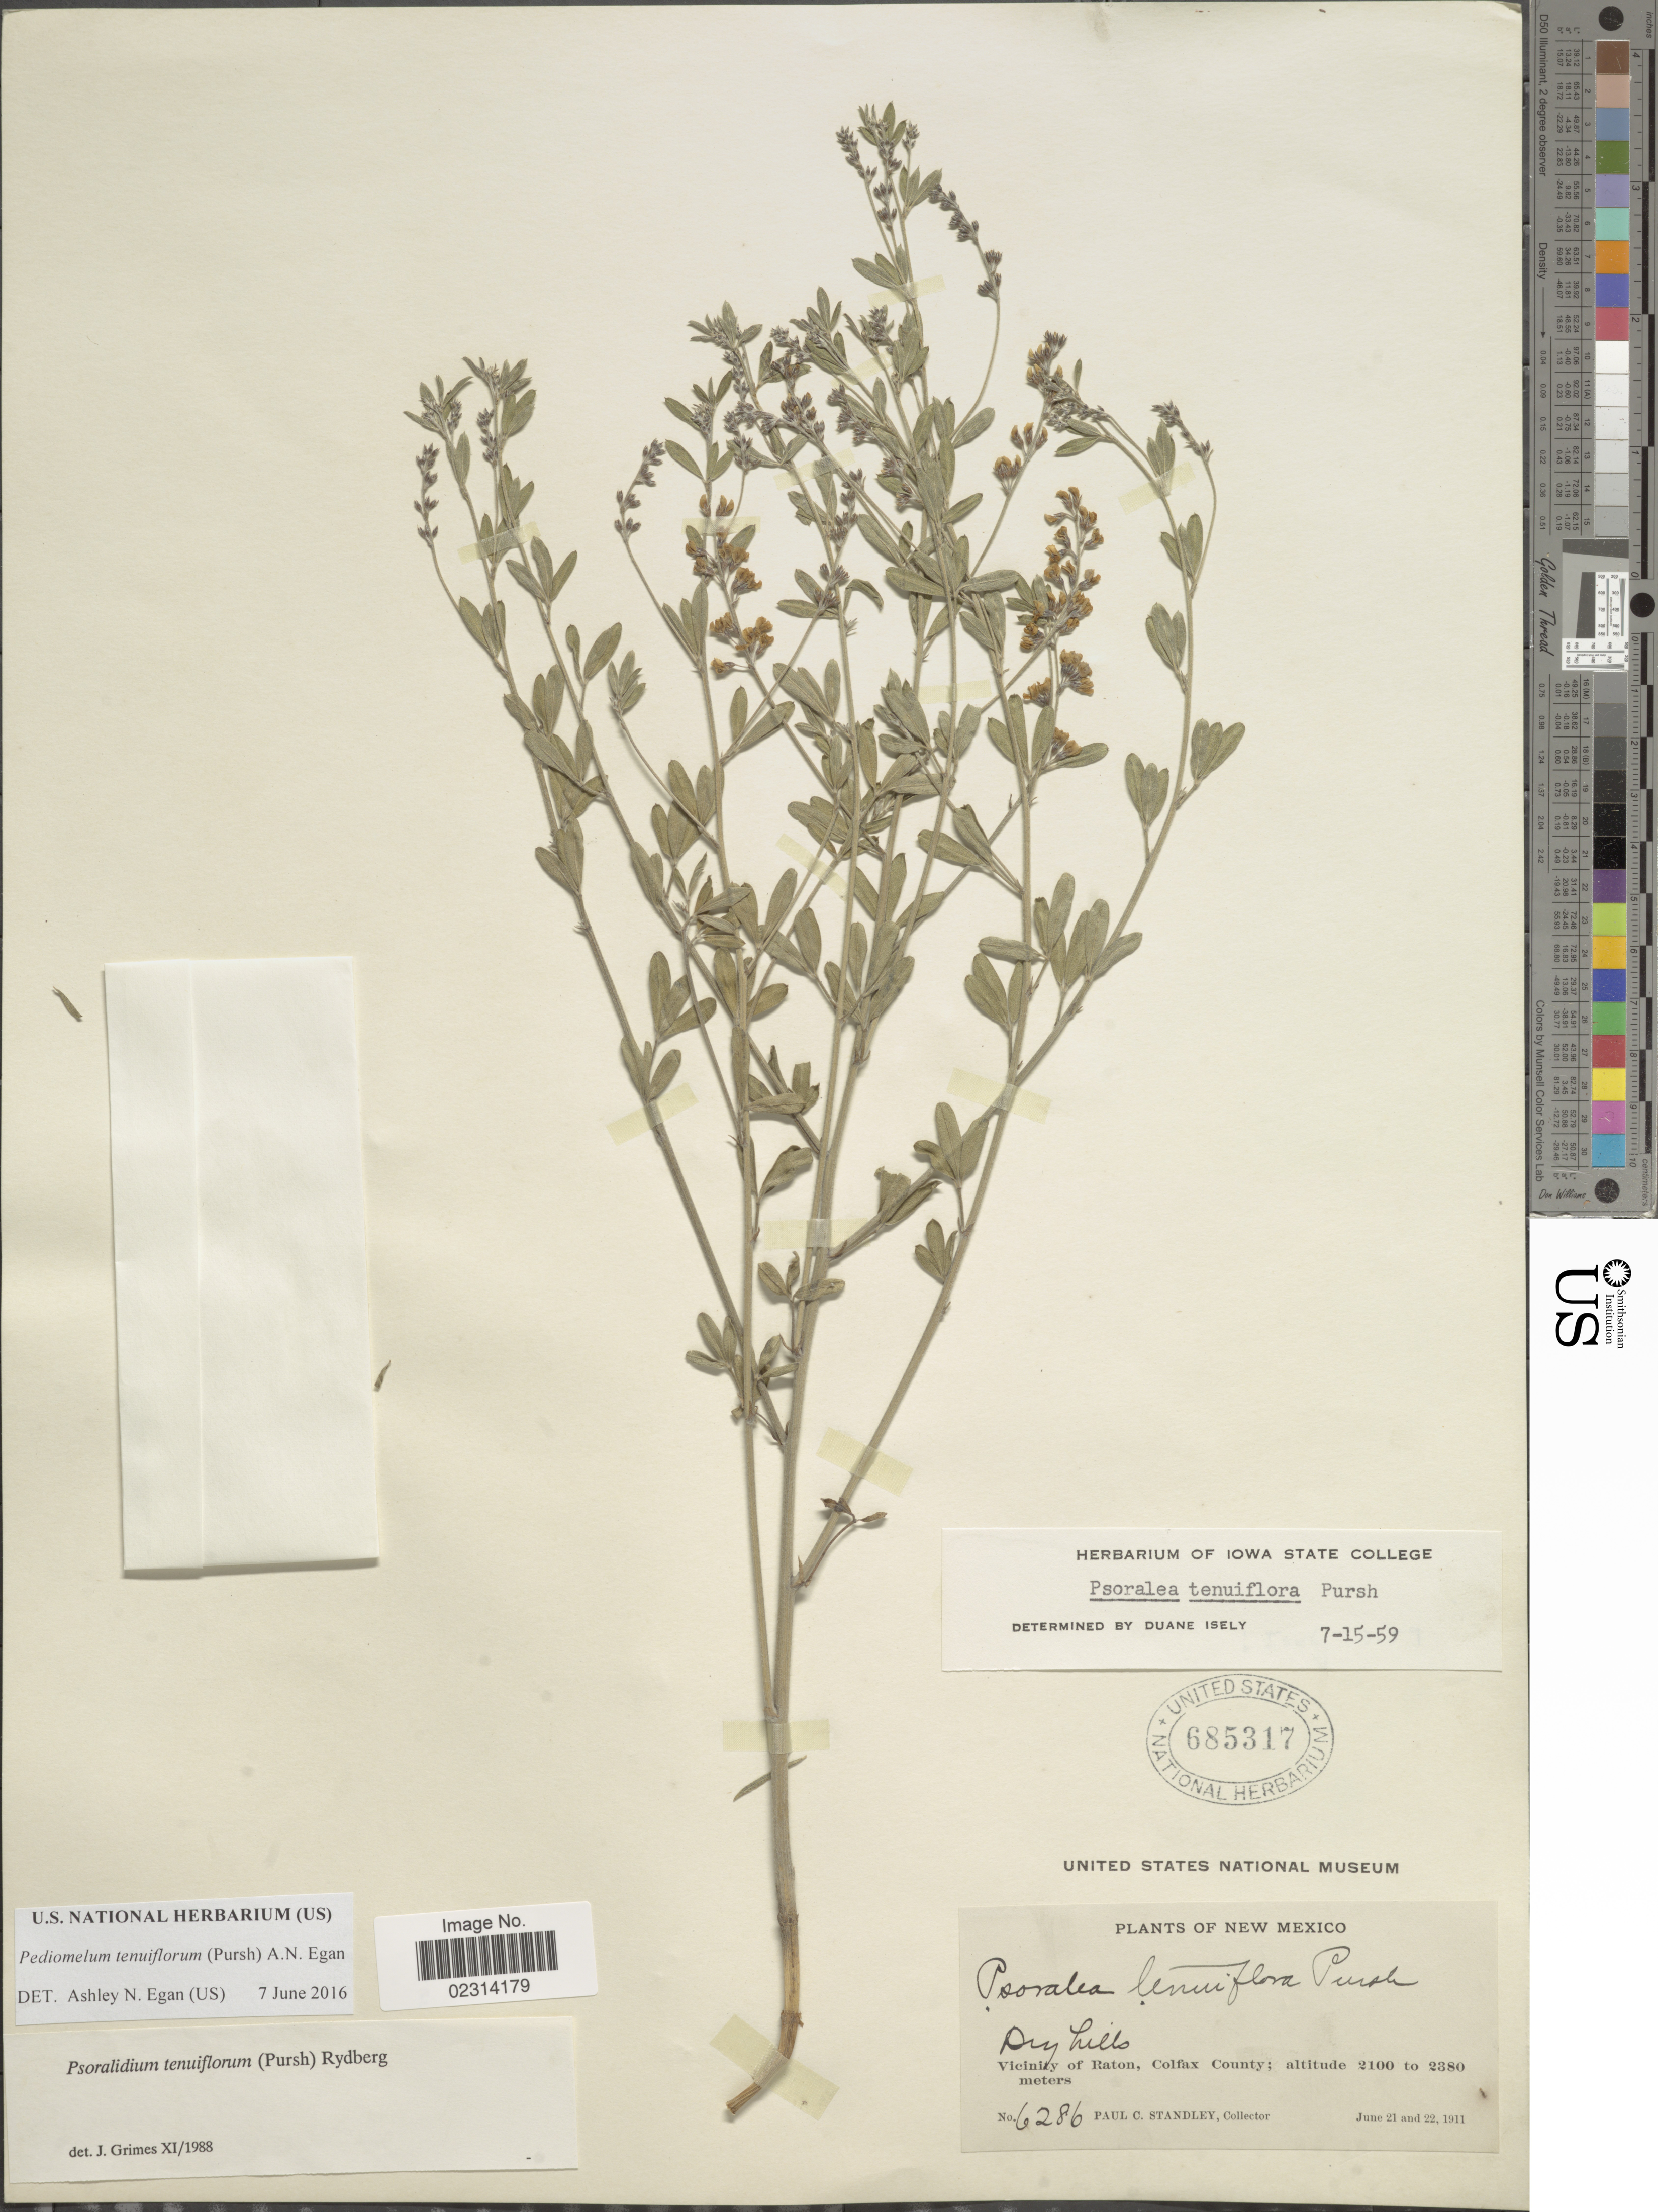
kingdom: Plantae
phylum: Tracheophyta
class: Magnoliopsida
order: Fabales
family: Fabaceae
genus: Psoralidium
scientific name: Psoralidium tenuiflorum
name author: (Pursh) Rydb.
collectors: P. C. Standley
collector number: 6286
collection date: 1911-06-21/1911-06-22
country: United States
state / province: New Mexico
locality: Vicinity of raton, Colfax County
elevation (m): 2100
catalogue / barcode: US 685317